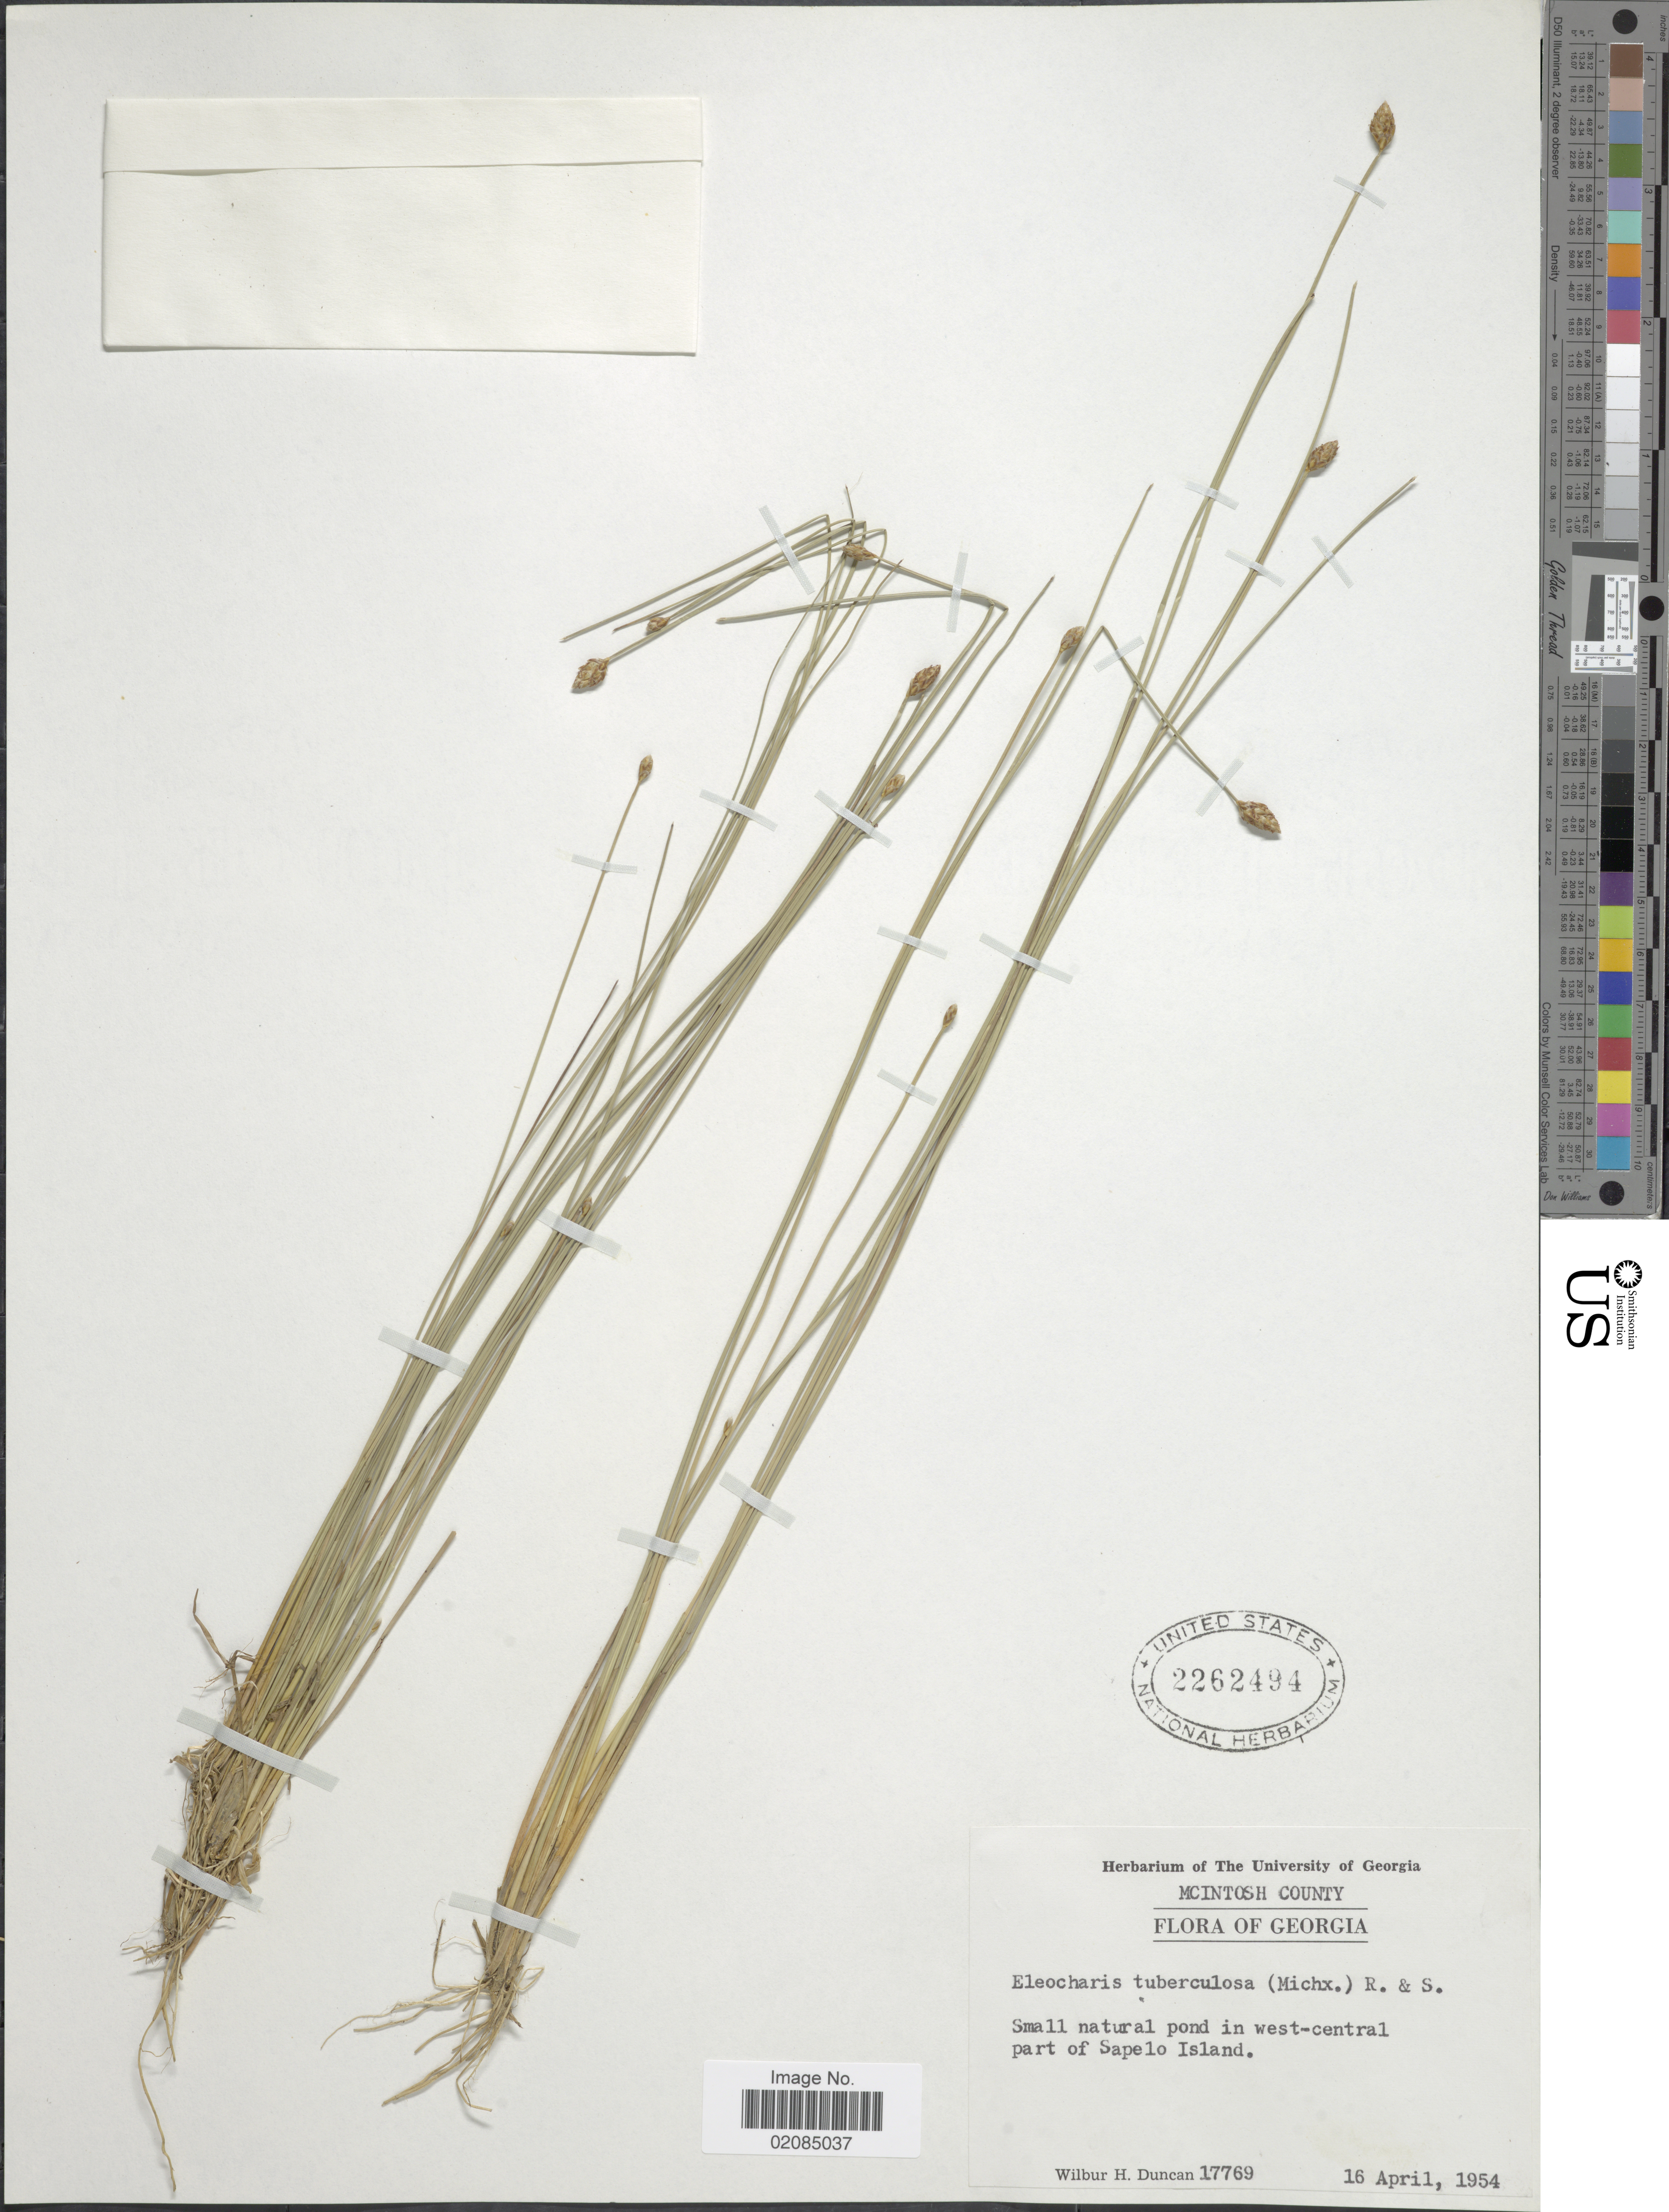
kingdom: Plantae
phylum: Tracheophyta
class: Liliopsida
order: Poales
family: Cyperaceae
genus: Eleocharis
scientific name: Eleocharis tuberculosa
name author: (Michx.) Roem. & Schult.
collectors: W. H. Duncan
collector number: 17769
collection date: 1954-04-16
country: United States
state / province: Georgia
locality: McIntosh County, small natural pond in west-central part of Sapelo Island.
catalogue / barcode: US 2262494